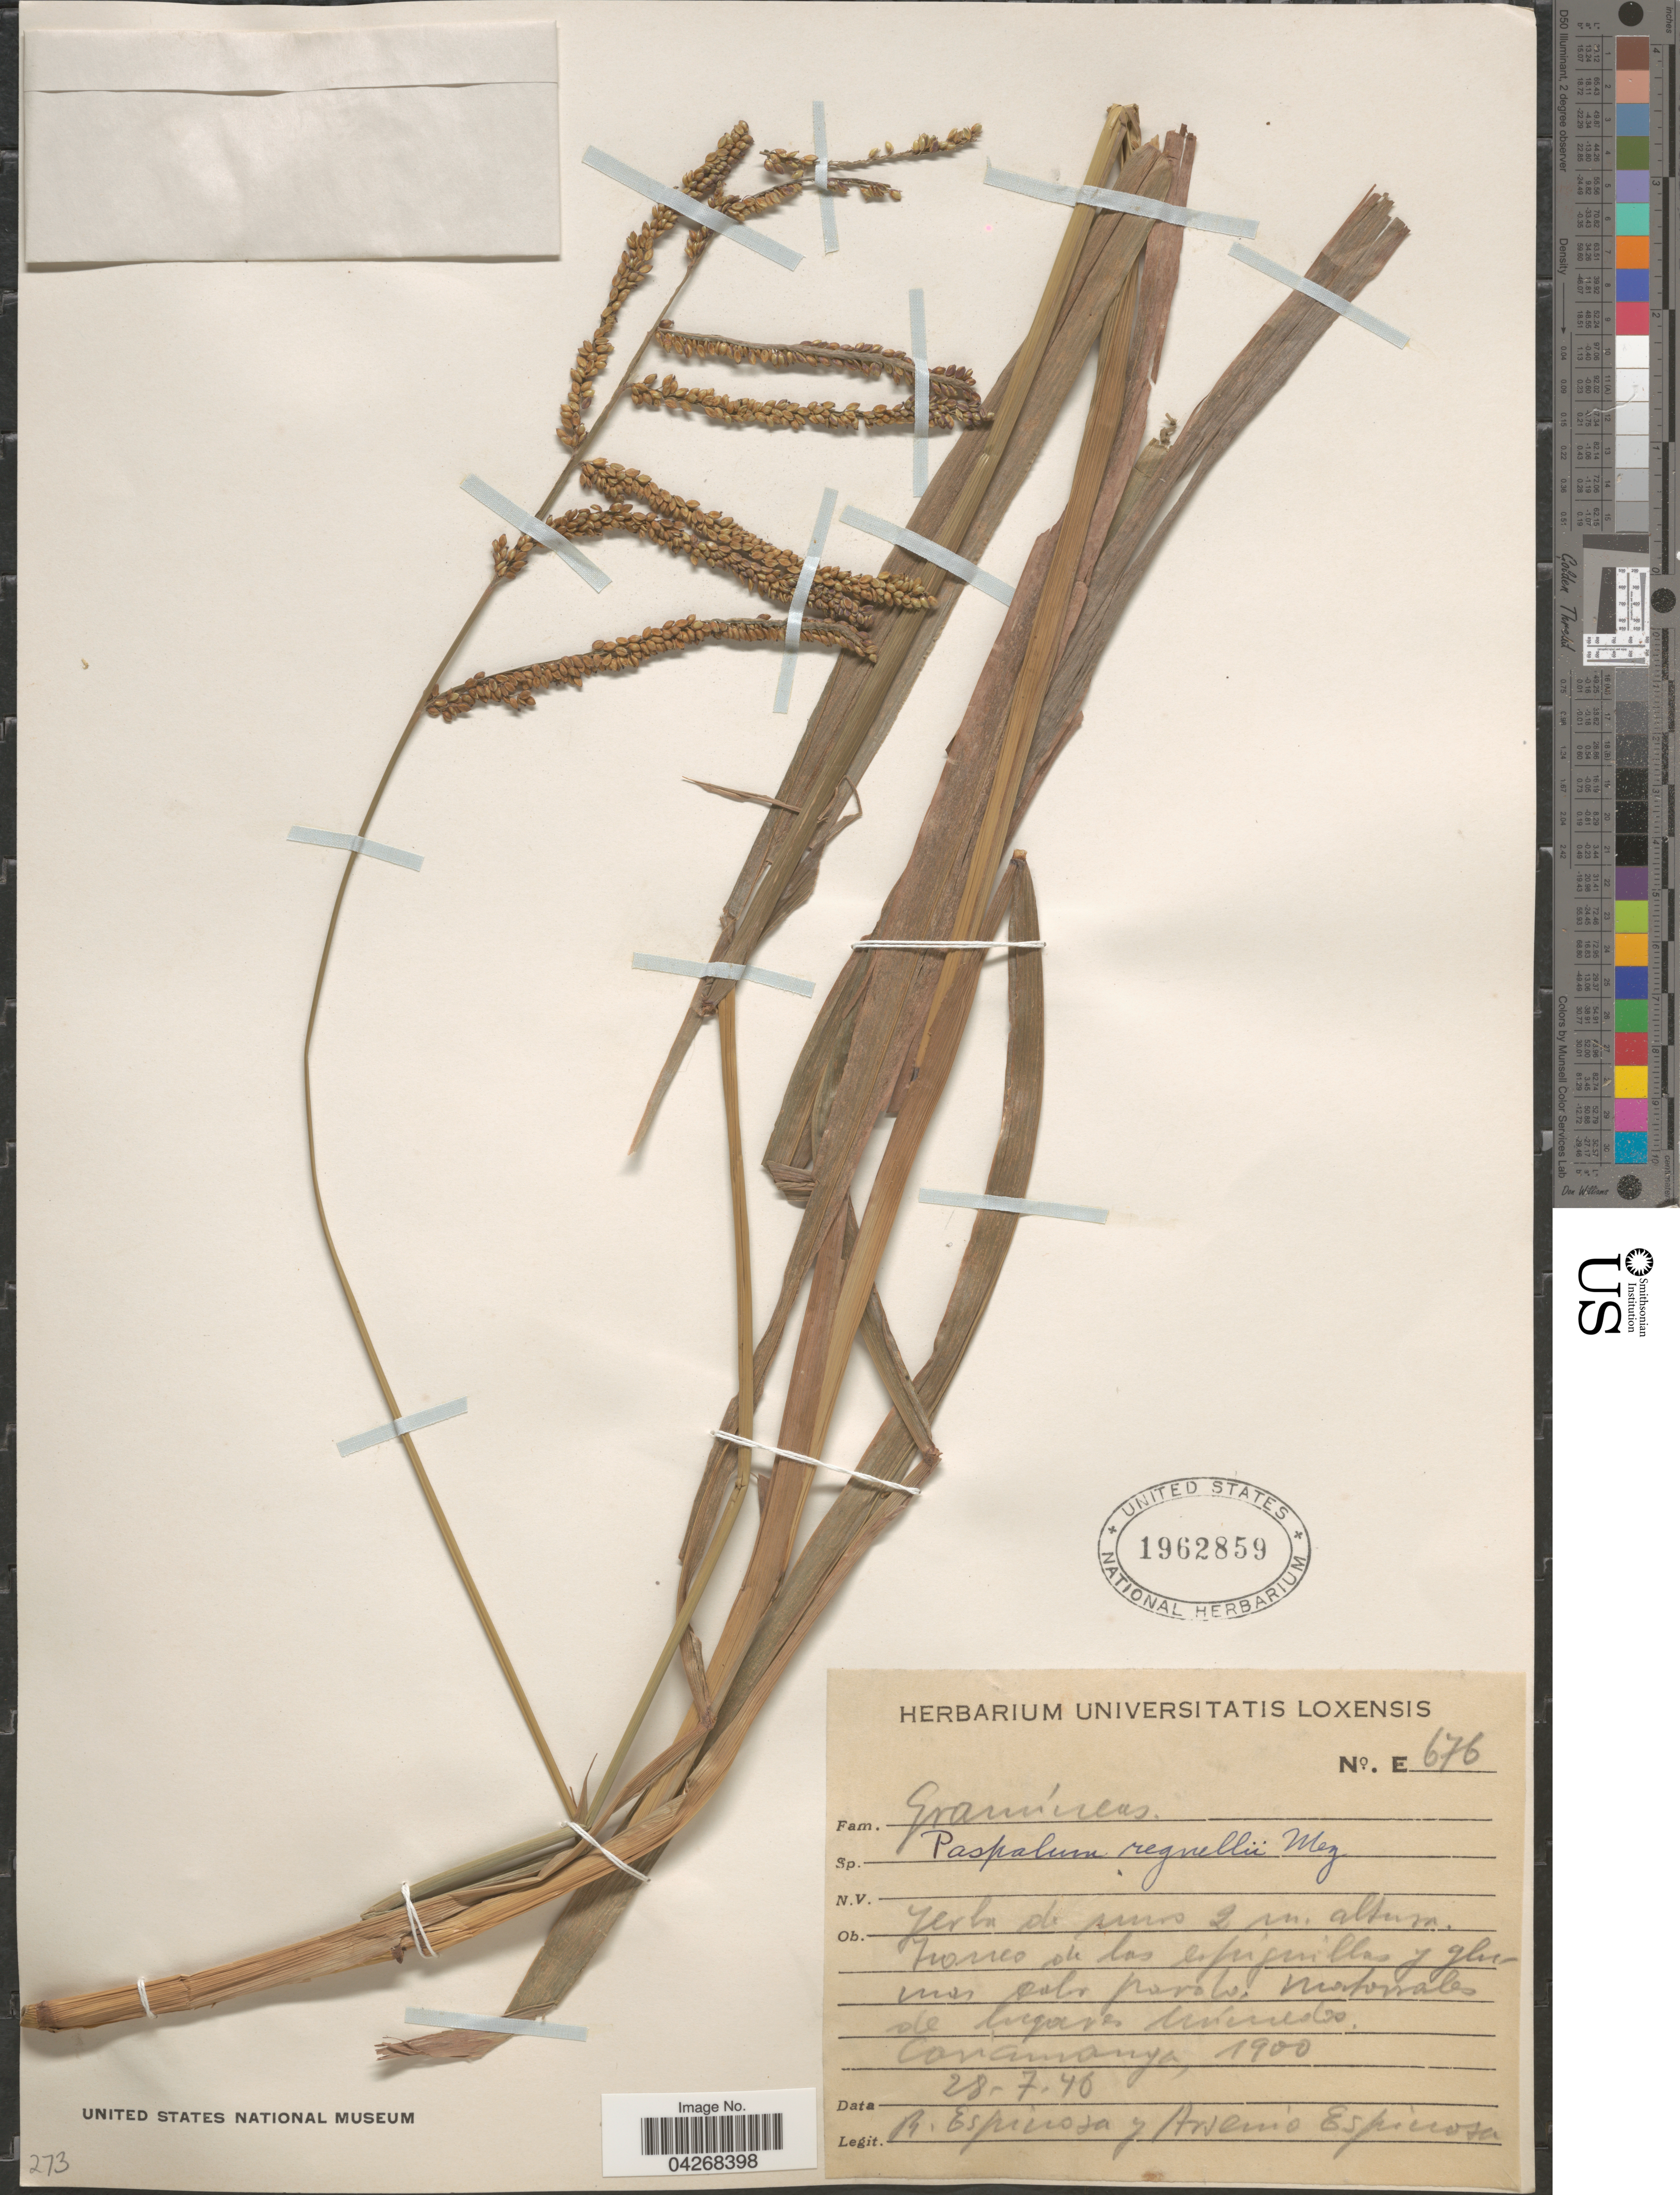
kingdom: Plantae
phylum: Tracheophyta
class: Liliopsida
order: Poales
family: Poaceae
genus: Paspalum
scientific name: Paspalum conspersum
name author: Schrad.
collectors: R. Espinosa & A. Espinosa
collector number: E676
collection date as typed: Transcribed d/m/y: 28/7/40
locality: Conamanya [interpreted], 1900.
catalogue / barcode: US 1962859